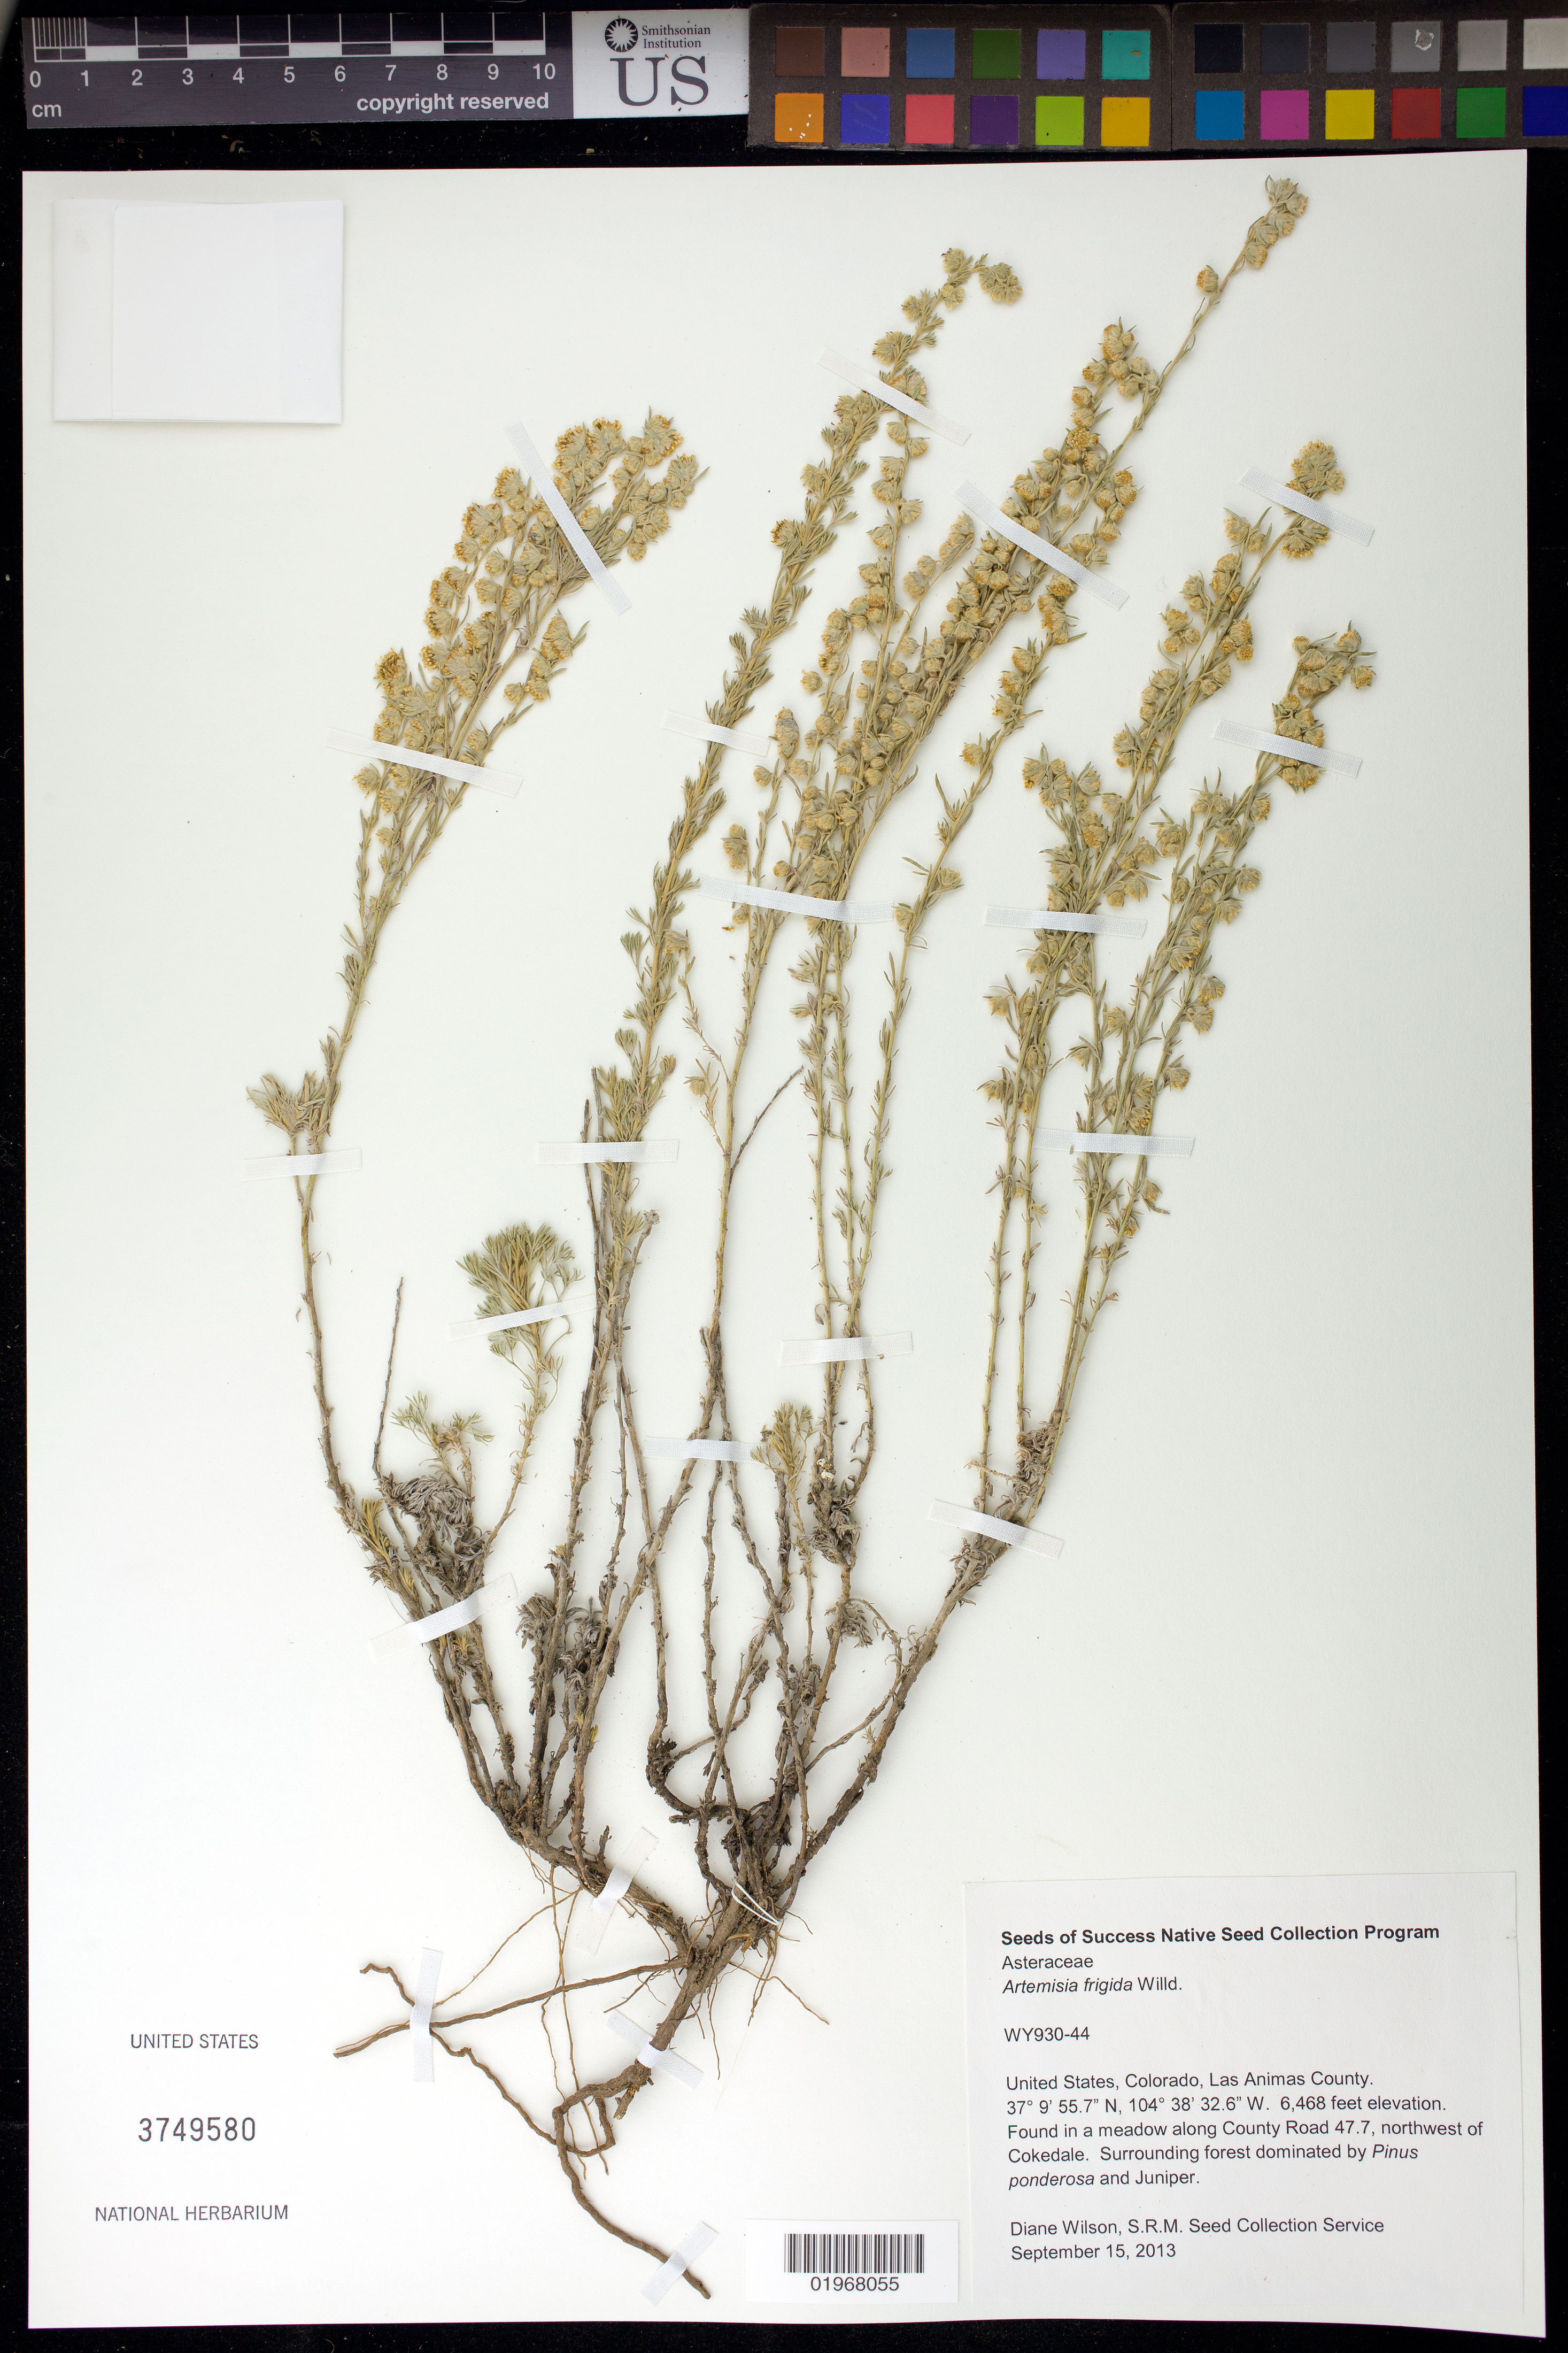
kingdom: Plantae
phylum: Tracheophyta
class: Magnoliopsida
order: Asterales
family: Asteraceae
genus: Artemisia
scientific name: Artemisia frigida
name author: Willd.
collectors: D. Wilson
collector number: WY930-44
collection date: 2013-09-15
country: United States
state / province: Colorado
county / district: Las Animas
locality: Meadow along County Road 47.7 NW of Cokedale.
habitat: Forest dominated by Pinus ponderosa and Juniper.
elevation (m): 1971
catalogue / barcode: US 3749580